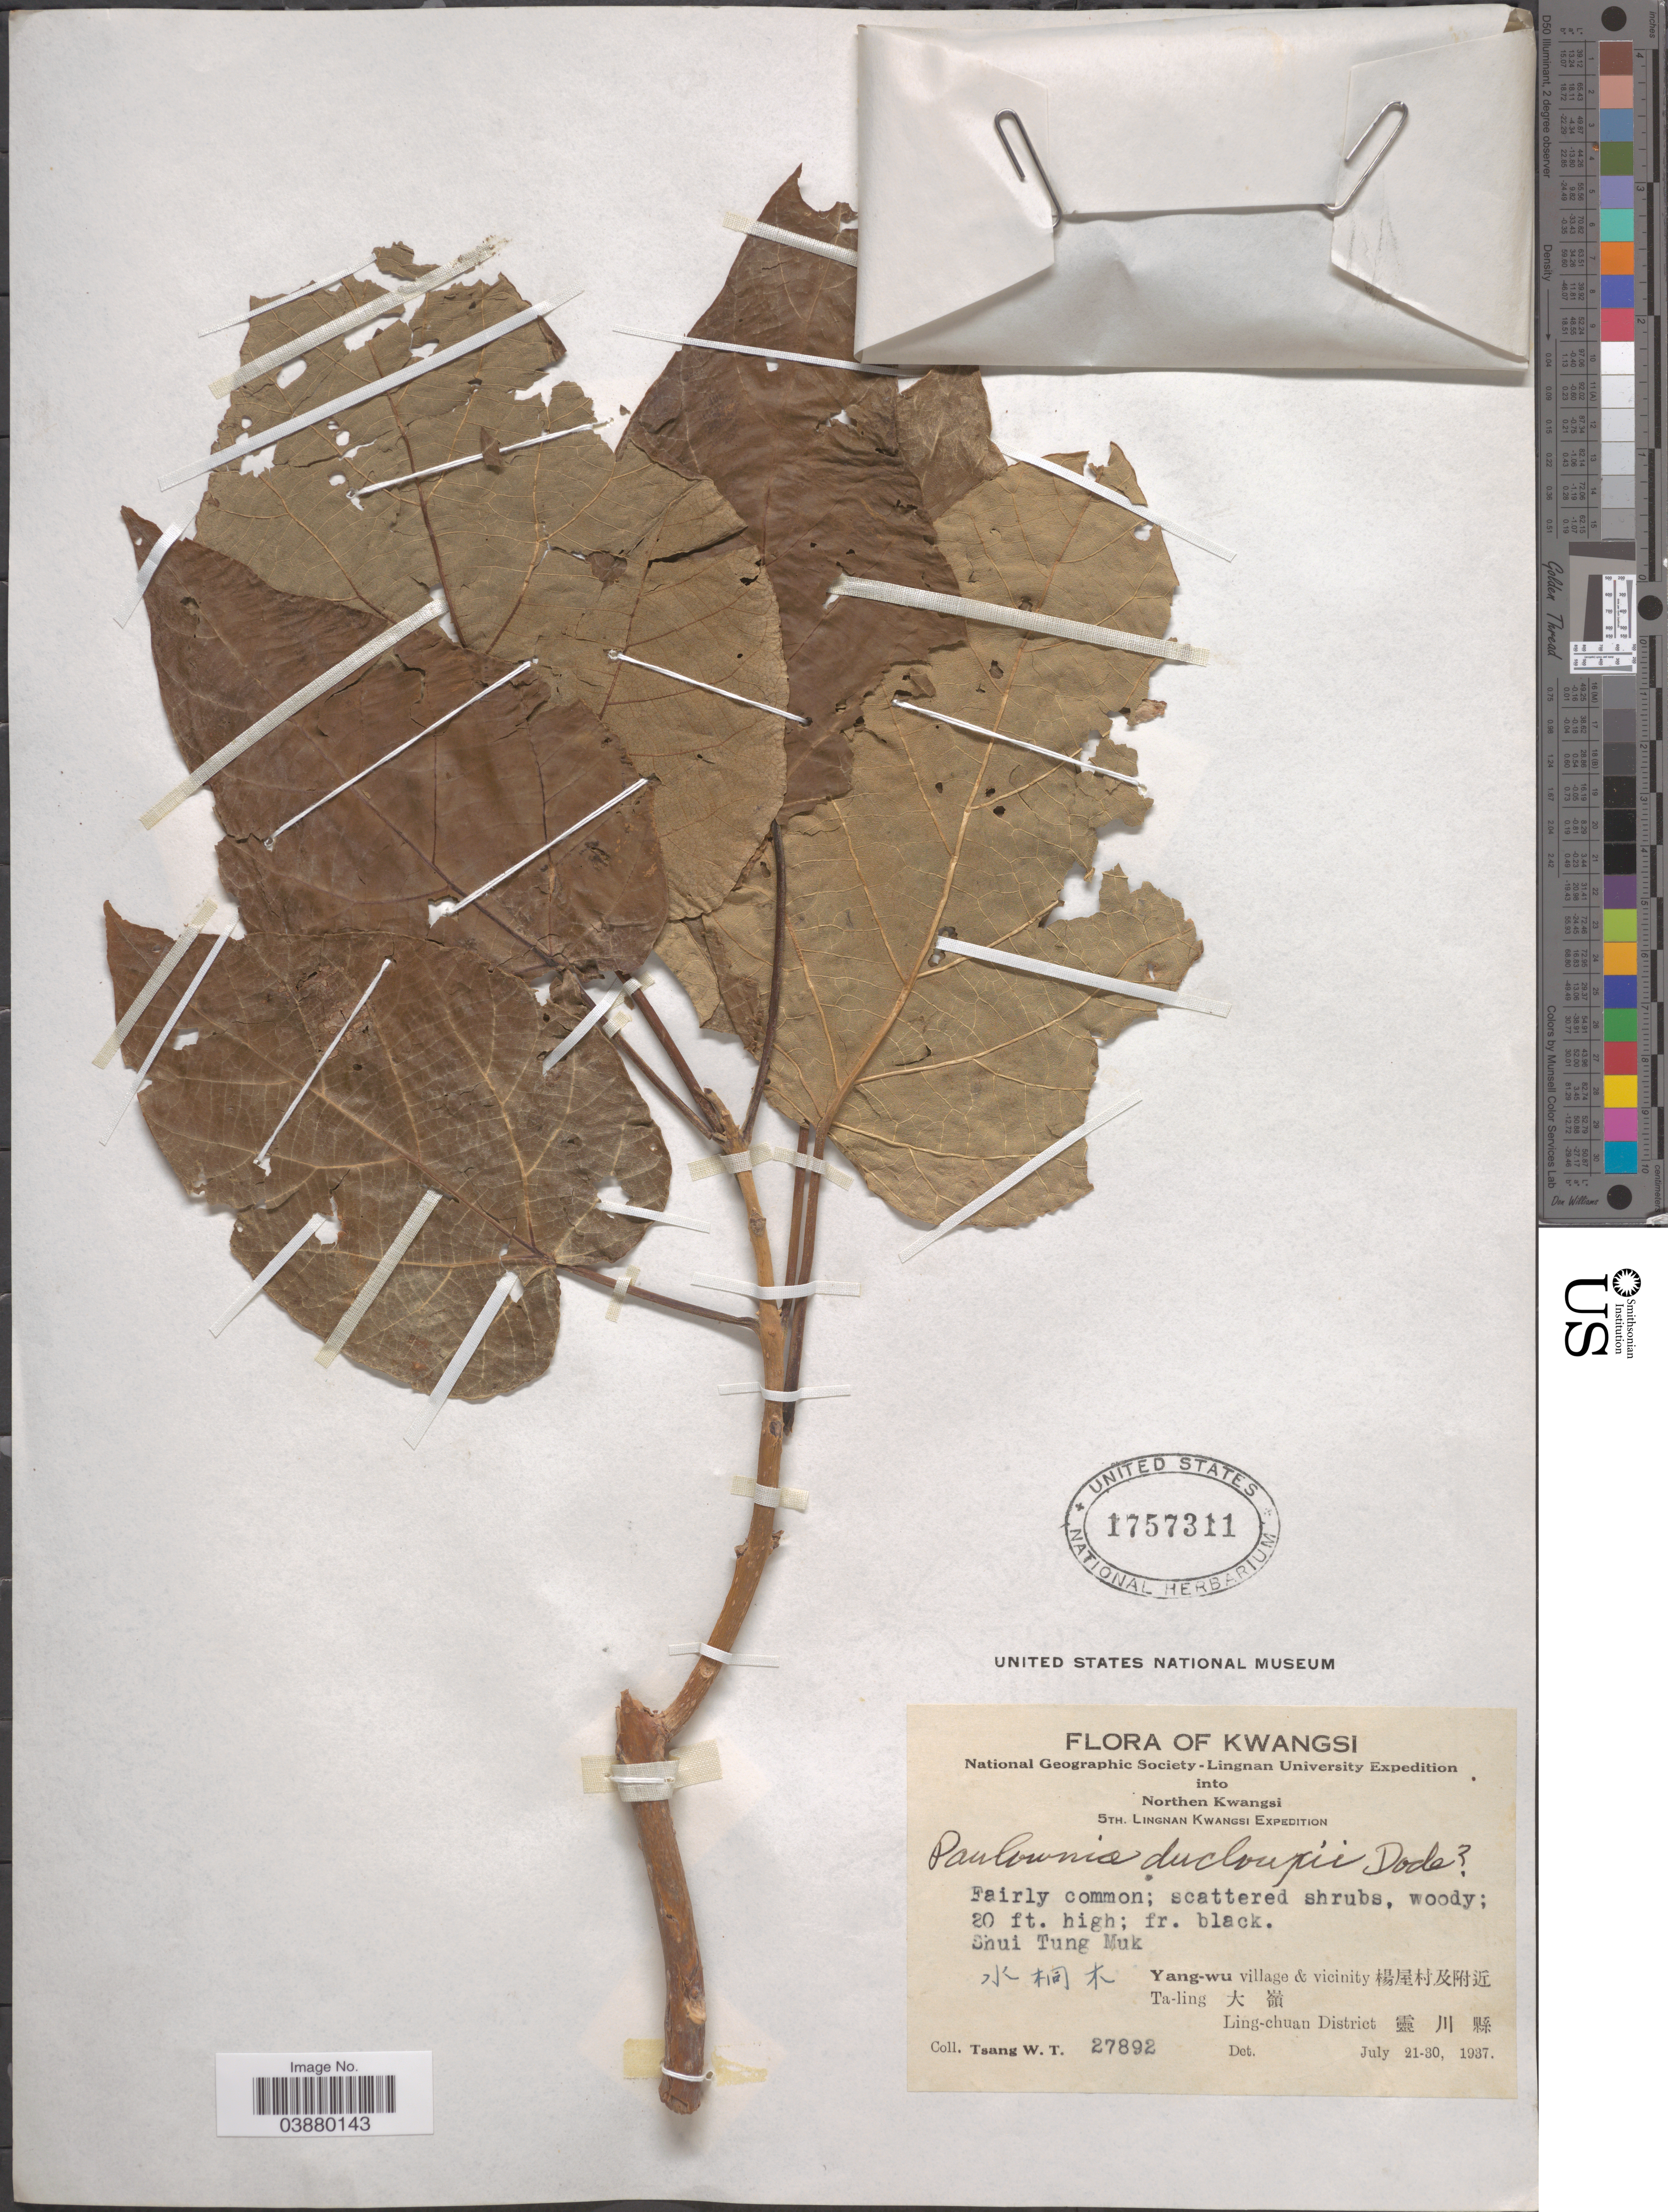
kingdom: Plantae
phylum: Tracheophyta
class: Magnoliopsida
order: Lamiales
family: Paulowniaceae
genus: Paulownia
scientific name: Paulownia duclouxii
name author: Dode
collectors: W. T. Tsang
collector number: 27892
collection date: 1937-07-21/1937-07-30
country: China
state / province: Guangxi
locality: Northen Kwangsi. Shui Tung Muk X. Yang-wu village & vicinity X. Ta-ling X. Ling-chuan District X.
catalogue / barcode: US 1757311